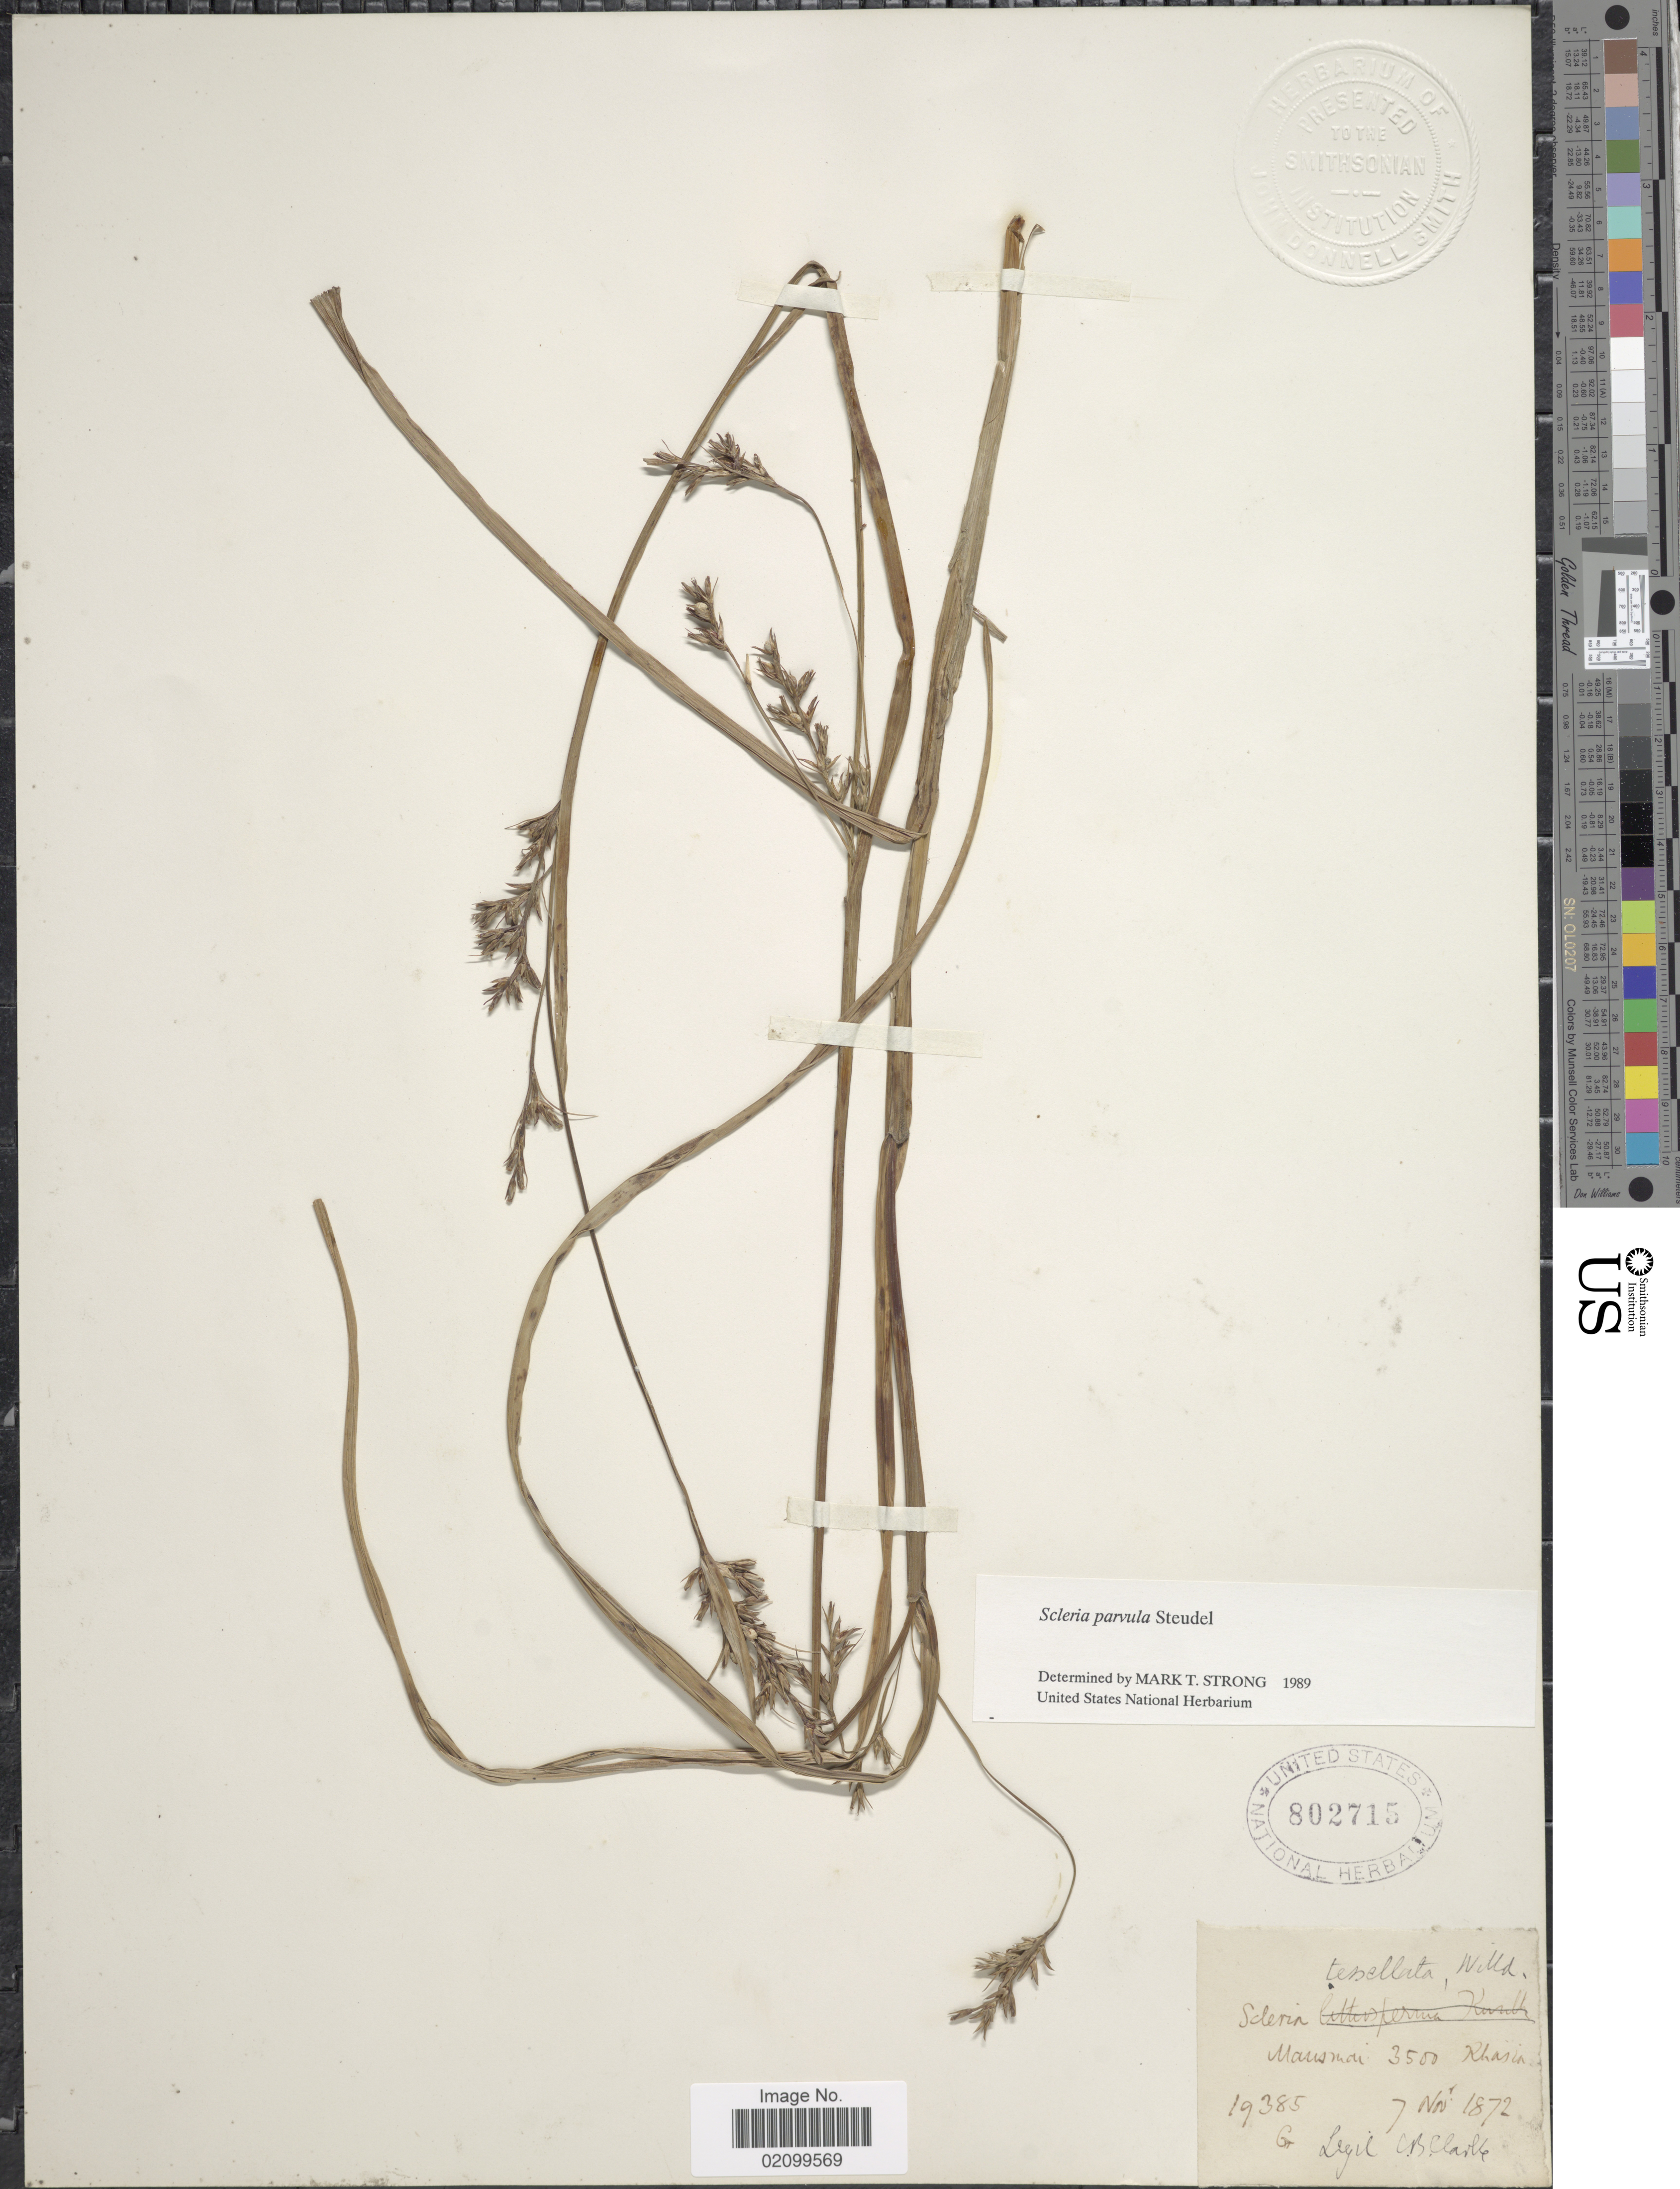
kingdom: Plantae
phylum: Tracheophyta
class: Liliopsida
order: Poales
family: Cyperaceae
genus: Scleria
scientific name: Scleria parvula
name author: Steud.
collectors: C. B. Clarke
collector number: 19385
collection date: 1872-11-07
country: India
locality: Mansmai, Khasia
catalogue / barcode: US 802715